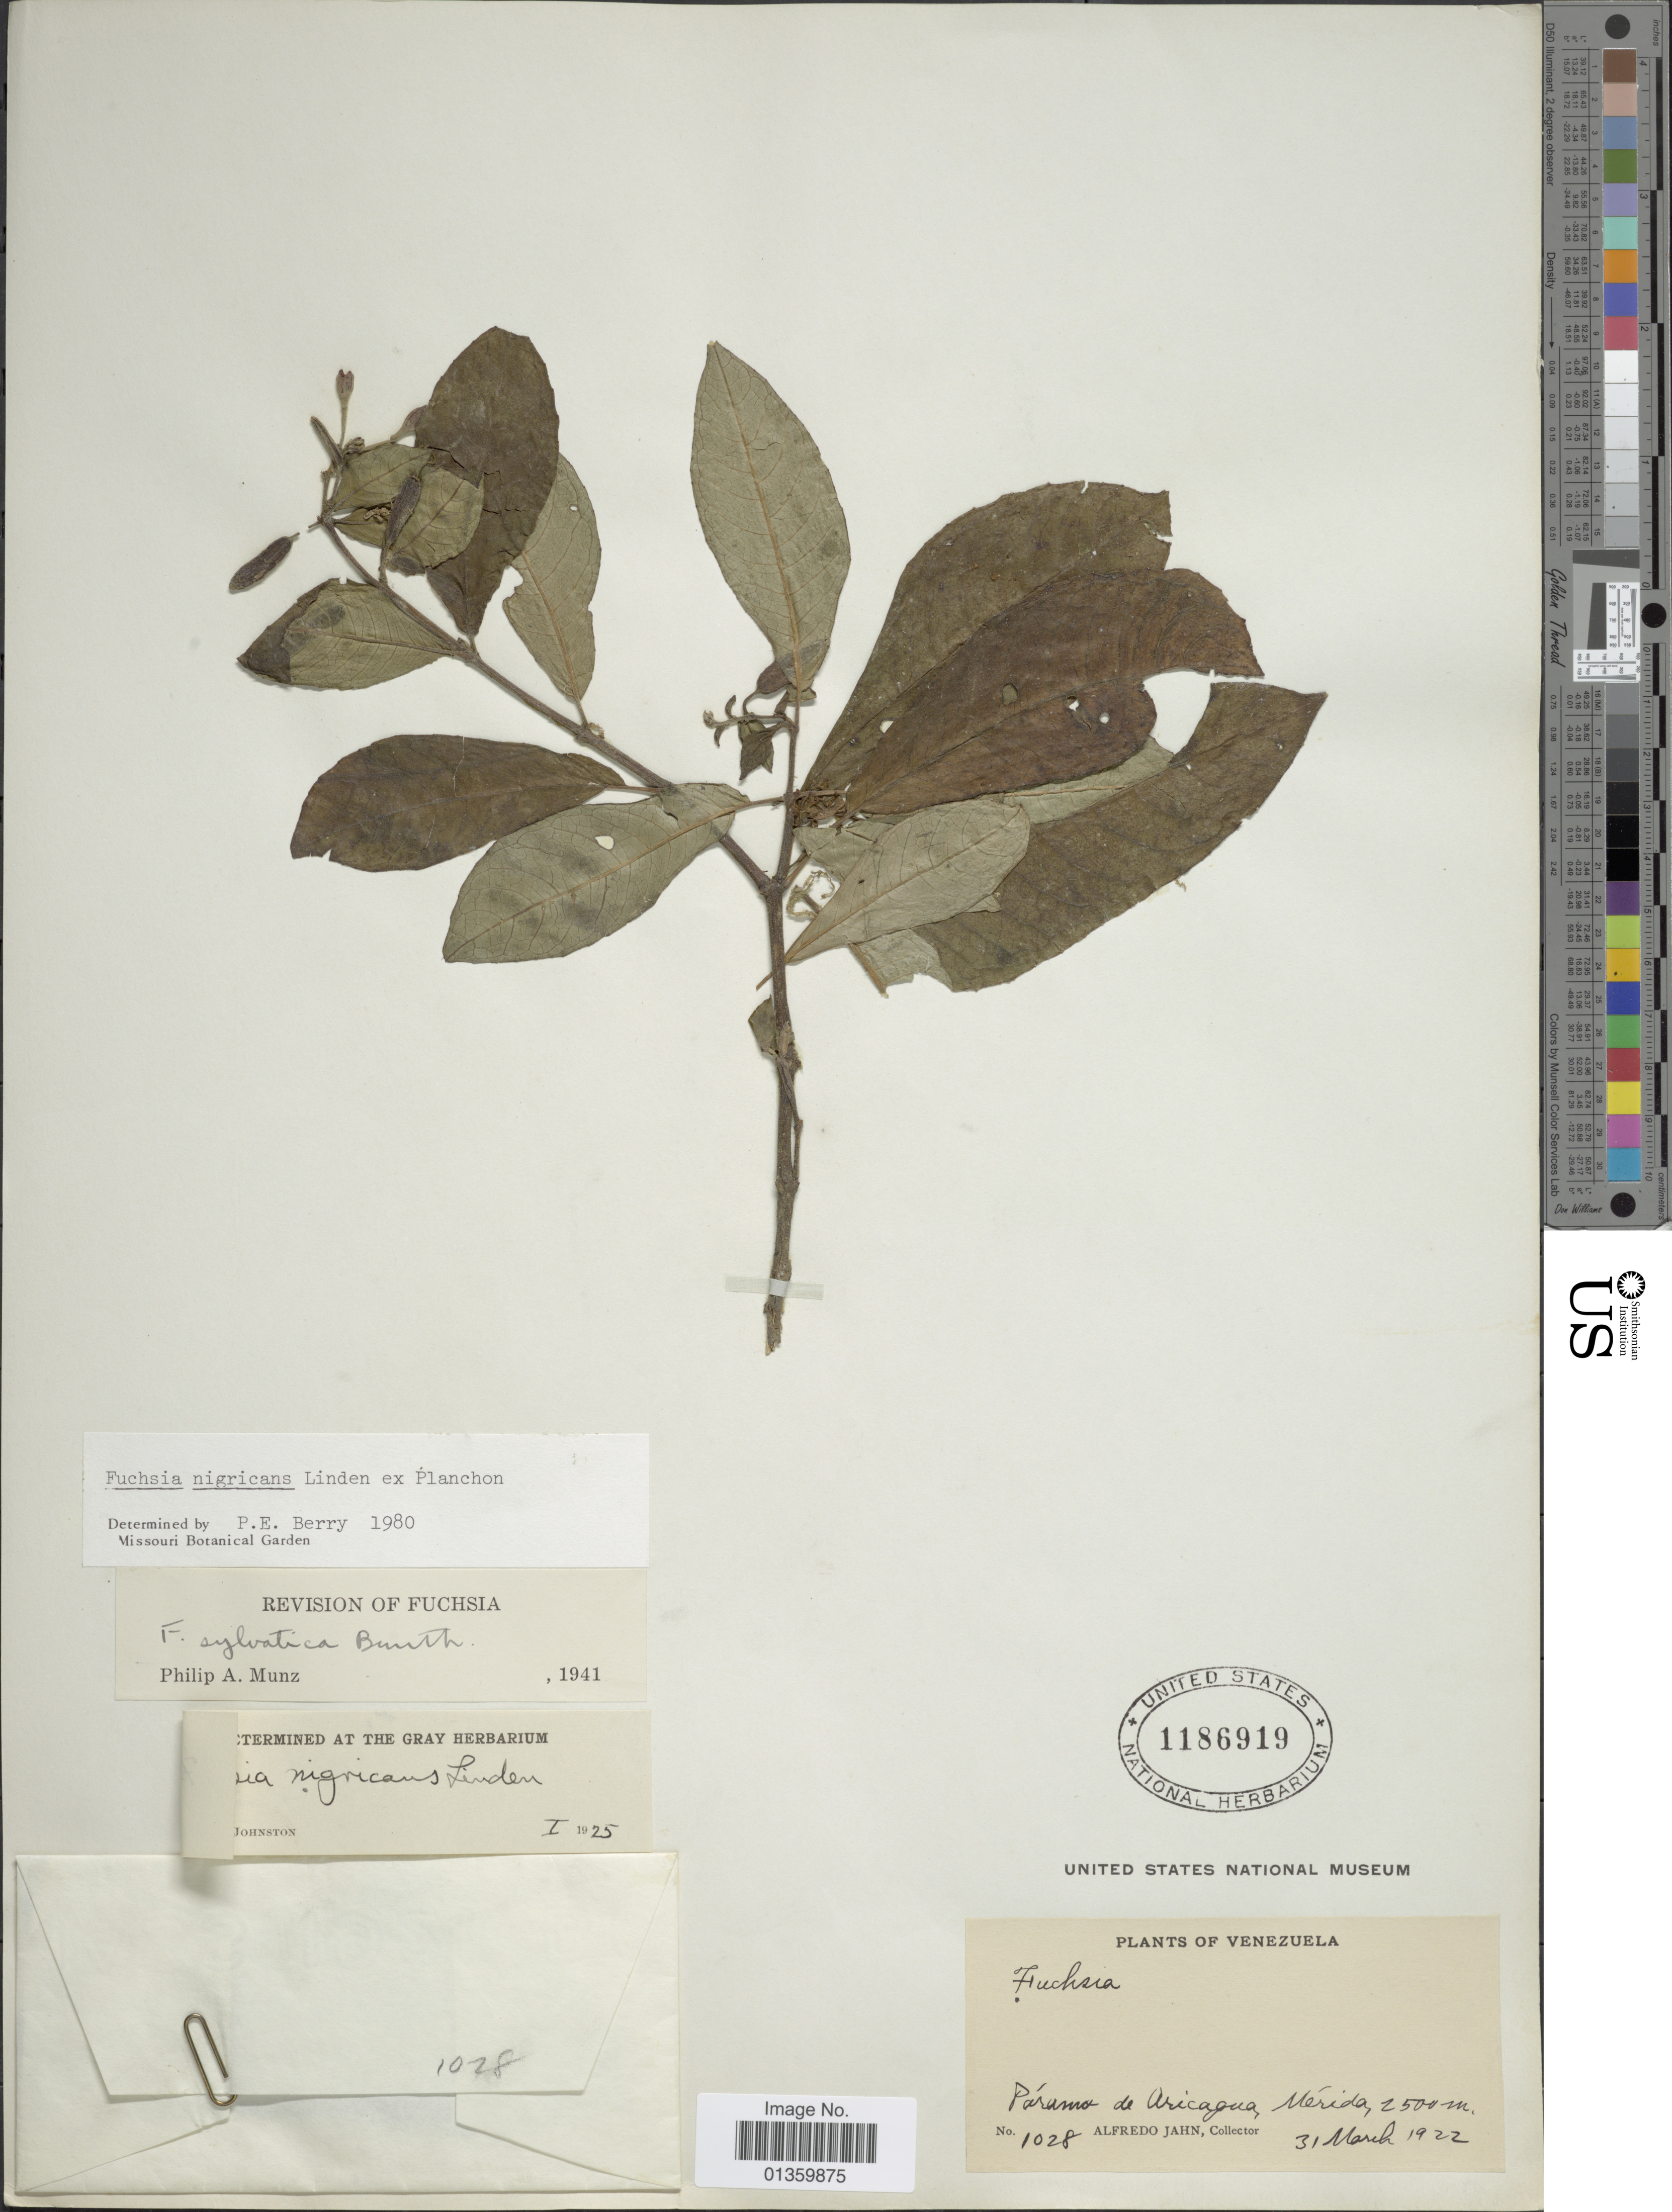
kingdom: Plantae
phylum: Tracheophyta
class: Magnoliopsida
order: Myrtales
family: Onagraceae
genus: Fuchsia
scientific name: Fuchsia nigricans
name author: Linden ex Planch.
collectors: A. Jahn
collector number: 1028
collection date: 1922-03-31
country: Venezuela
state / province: Mérida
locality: Páramo de Aricagua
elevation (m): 2500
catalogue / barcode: US 1186919